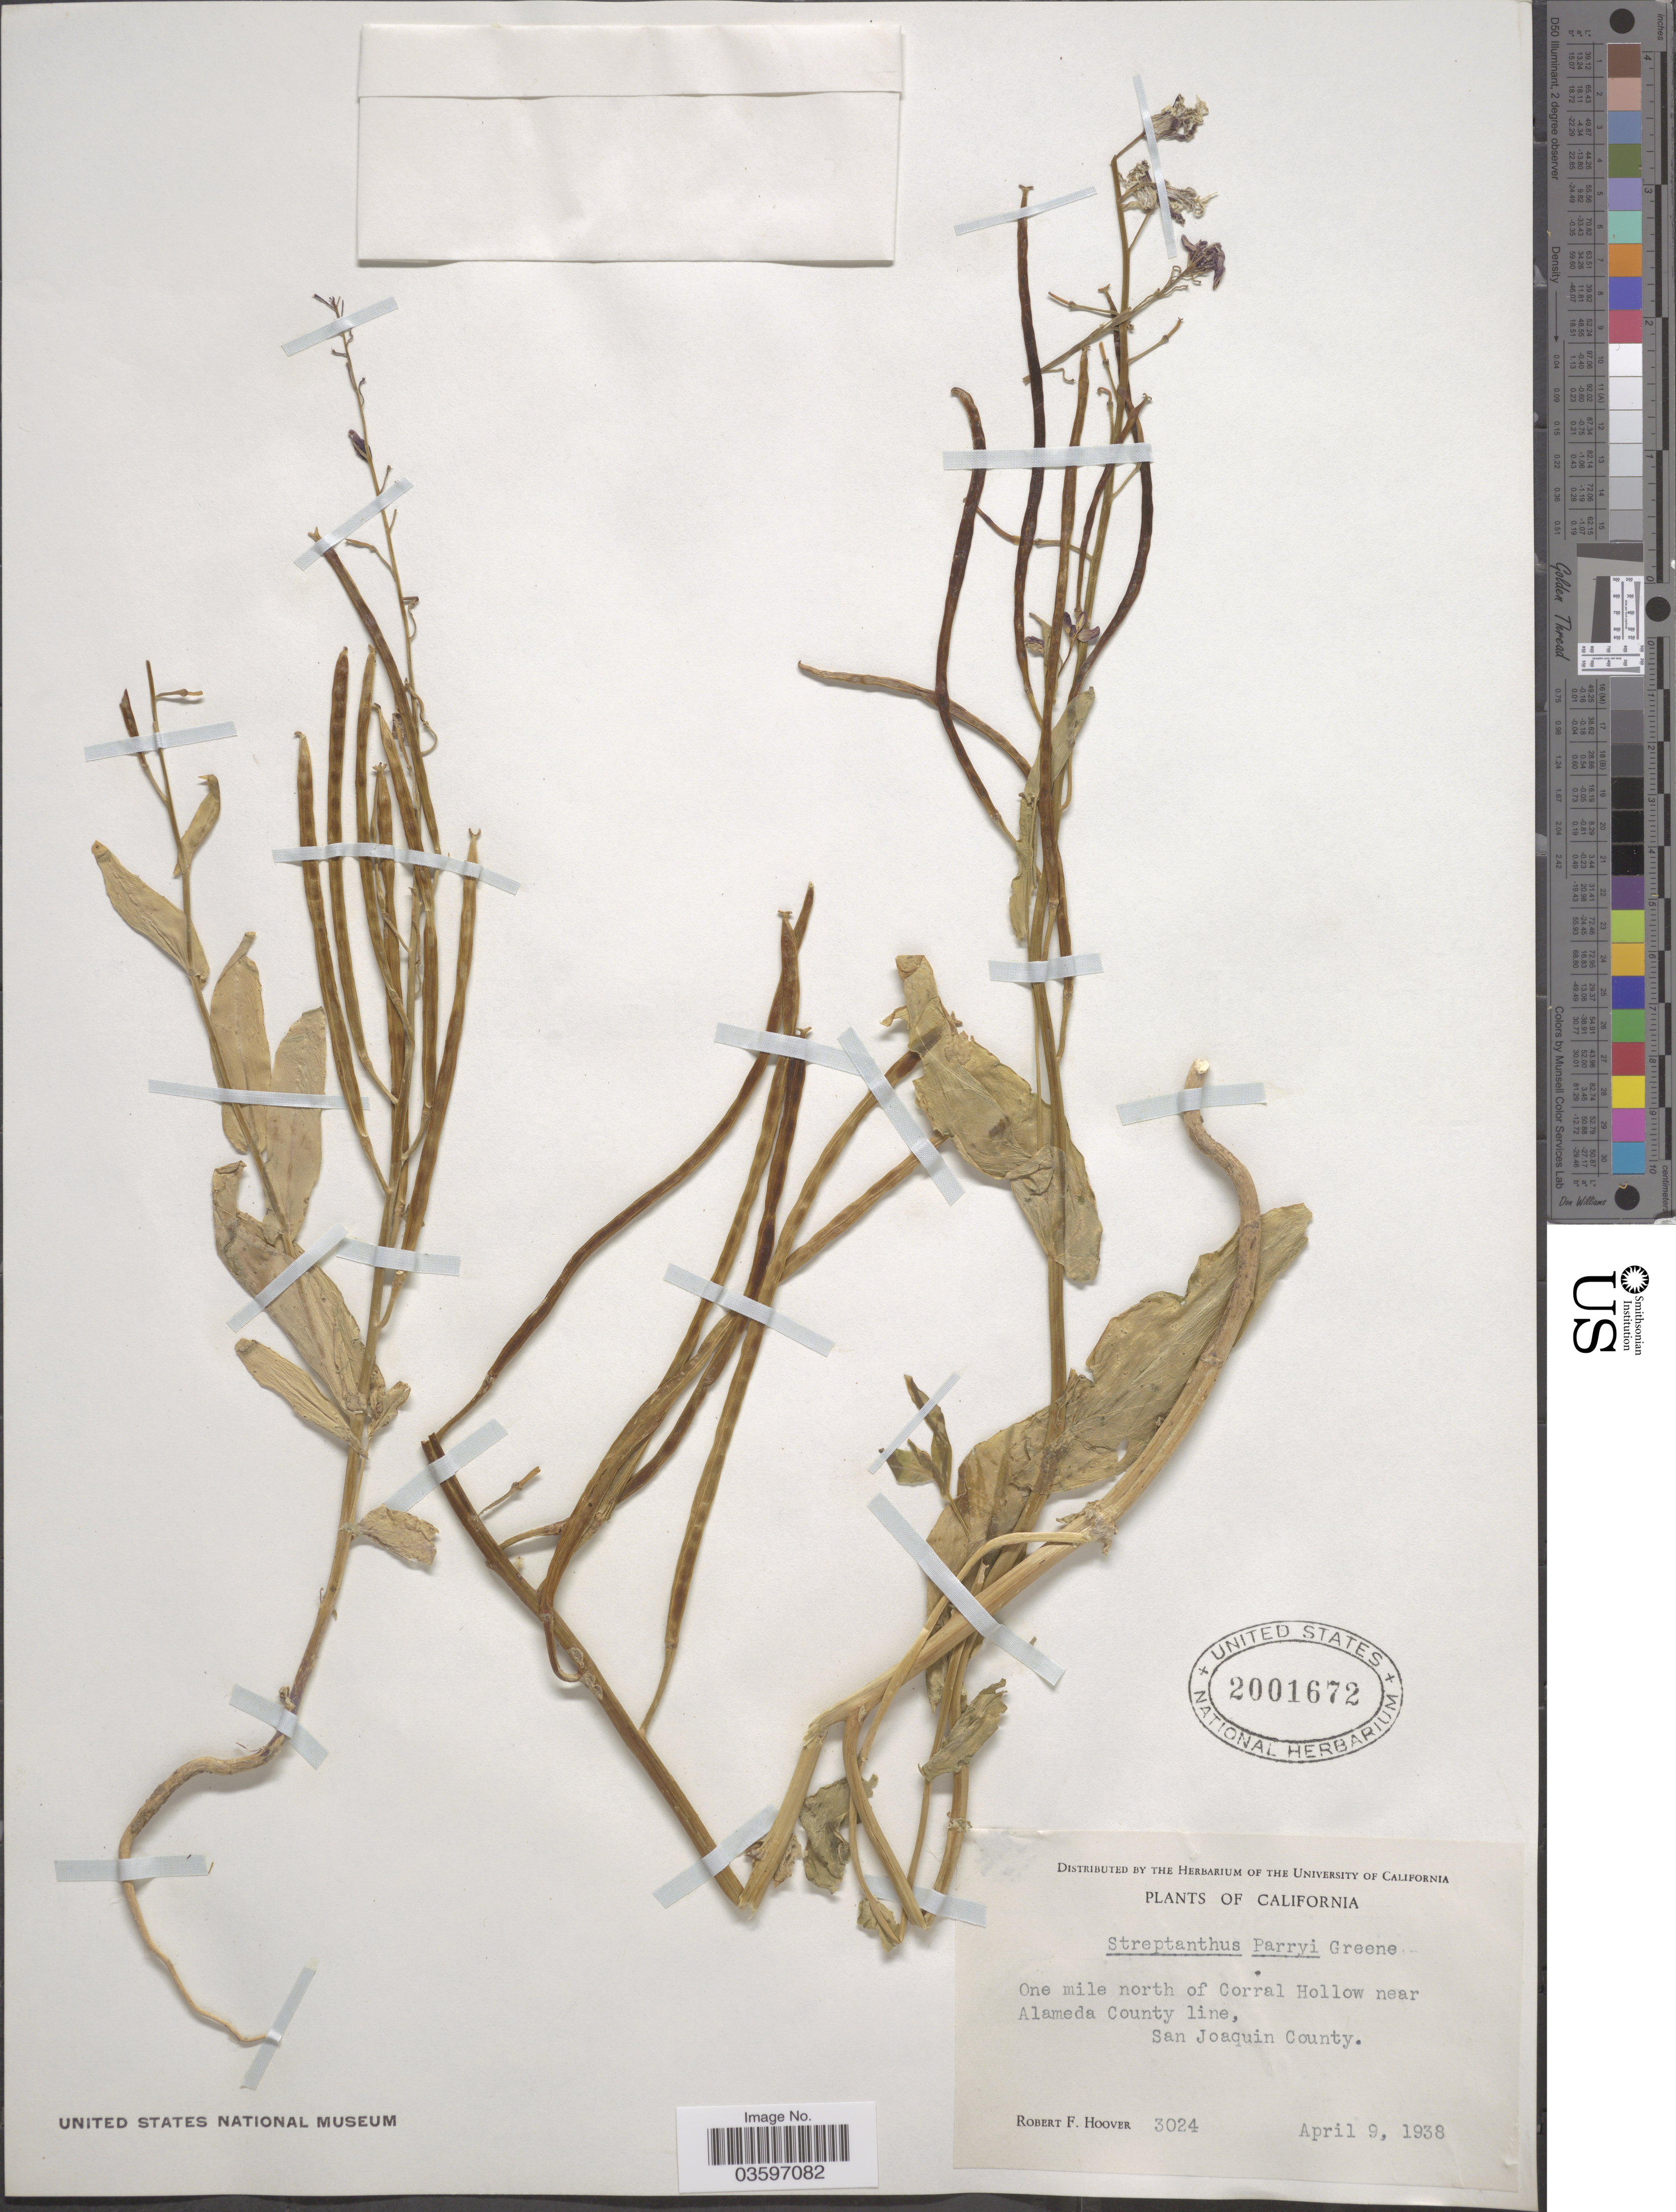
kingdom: Plantae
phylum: Tracheophyta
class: Magnoliopsida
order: Brassicales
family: Brassicaceae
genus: Caulanthus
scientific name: Caulanthus lemmonii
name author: S. Watson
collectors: R. F. Hoover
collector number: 3024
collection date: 1938-04-09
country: United States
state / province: California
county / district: San Joaquin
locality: One mile north of Corral Hollow near Alameda County line, San Joaquin County.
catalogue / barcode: US 2001672